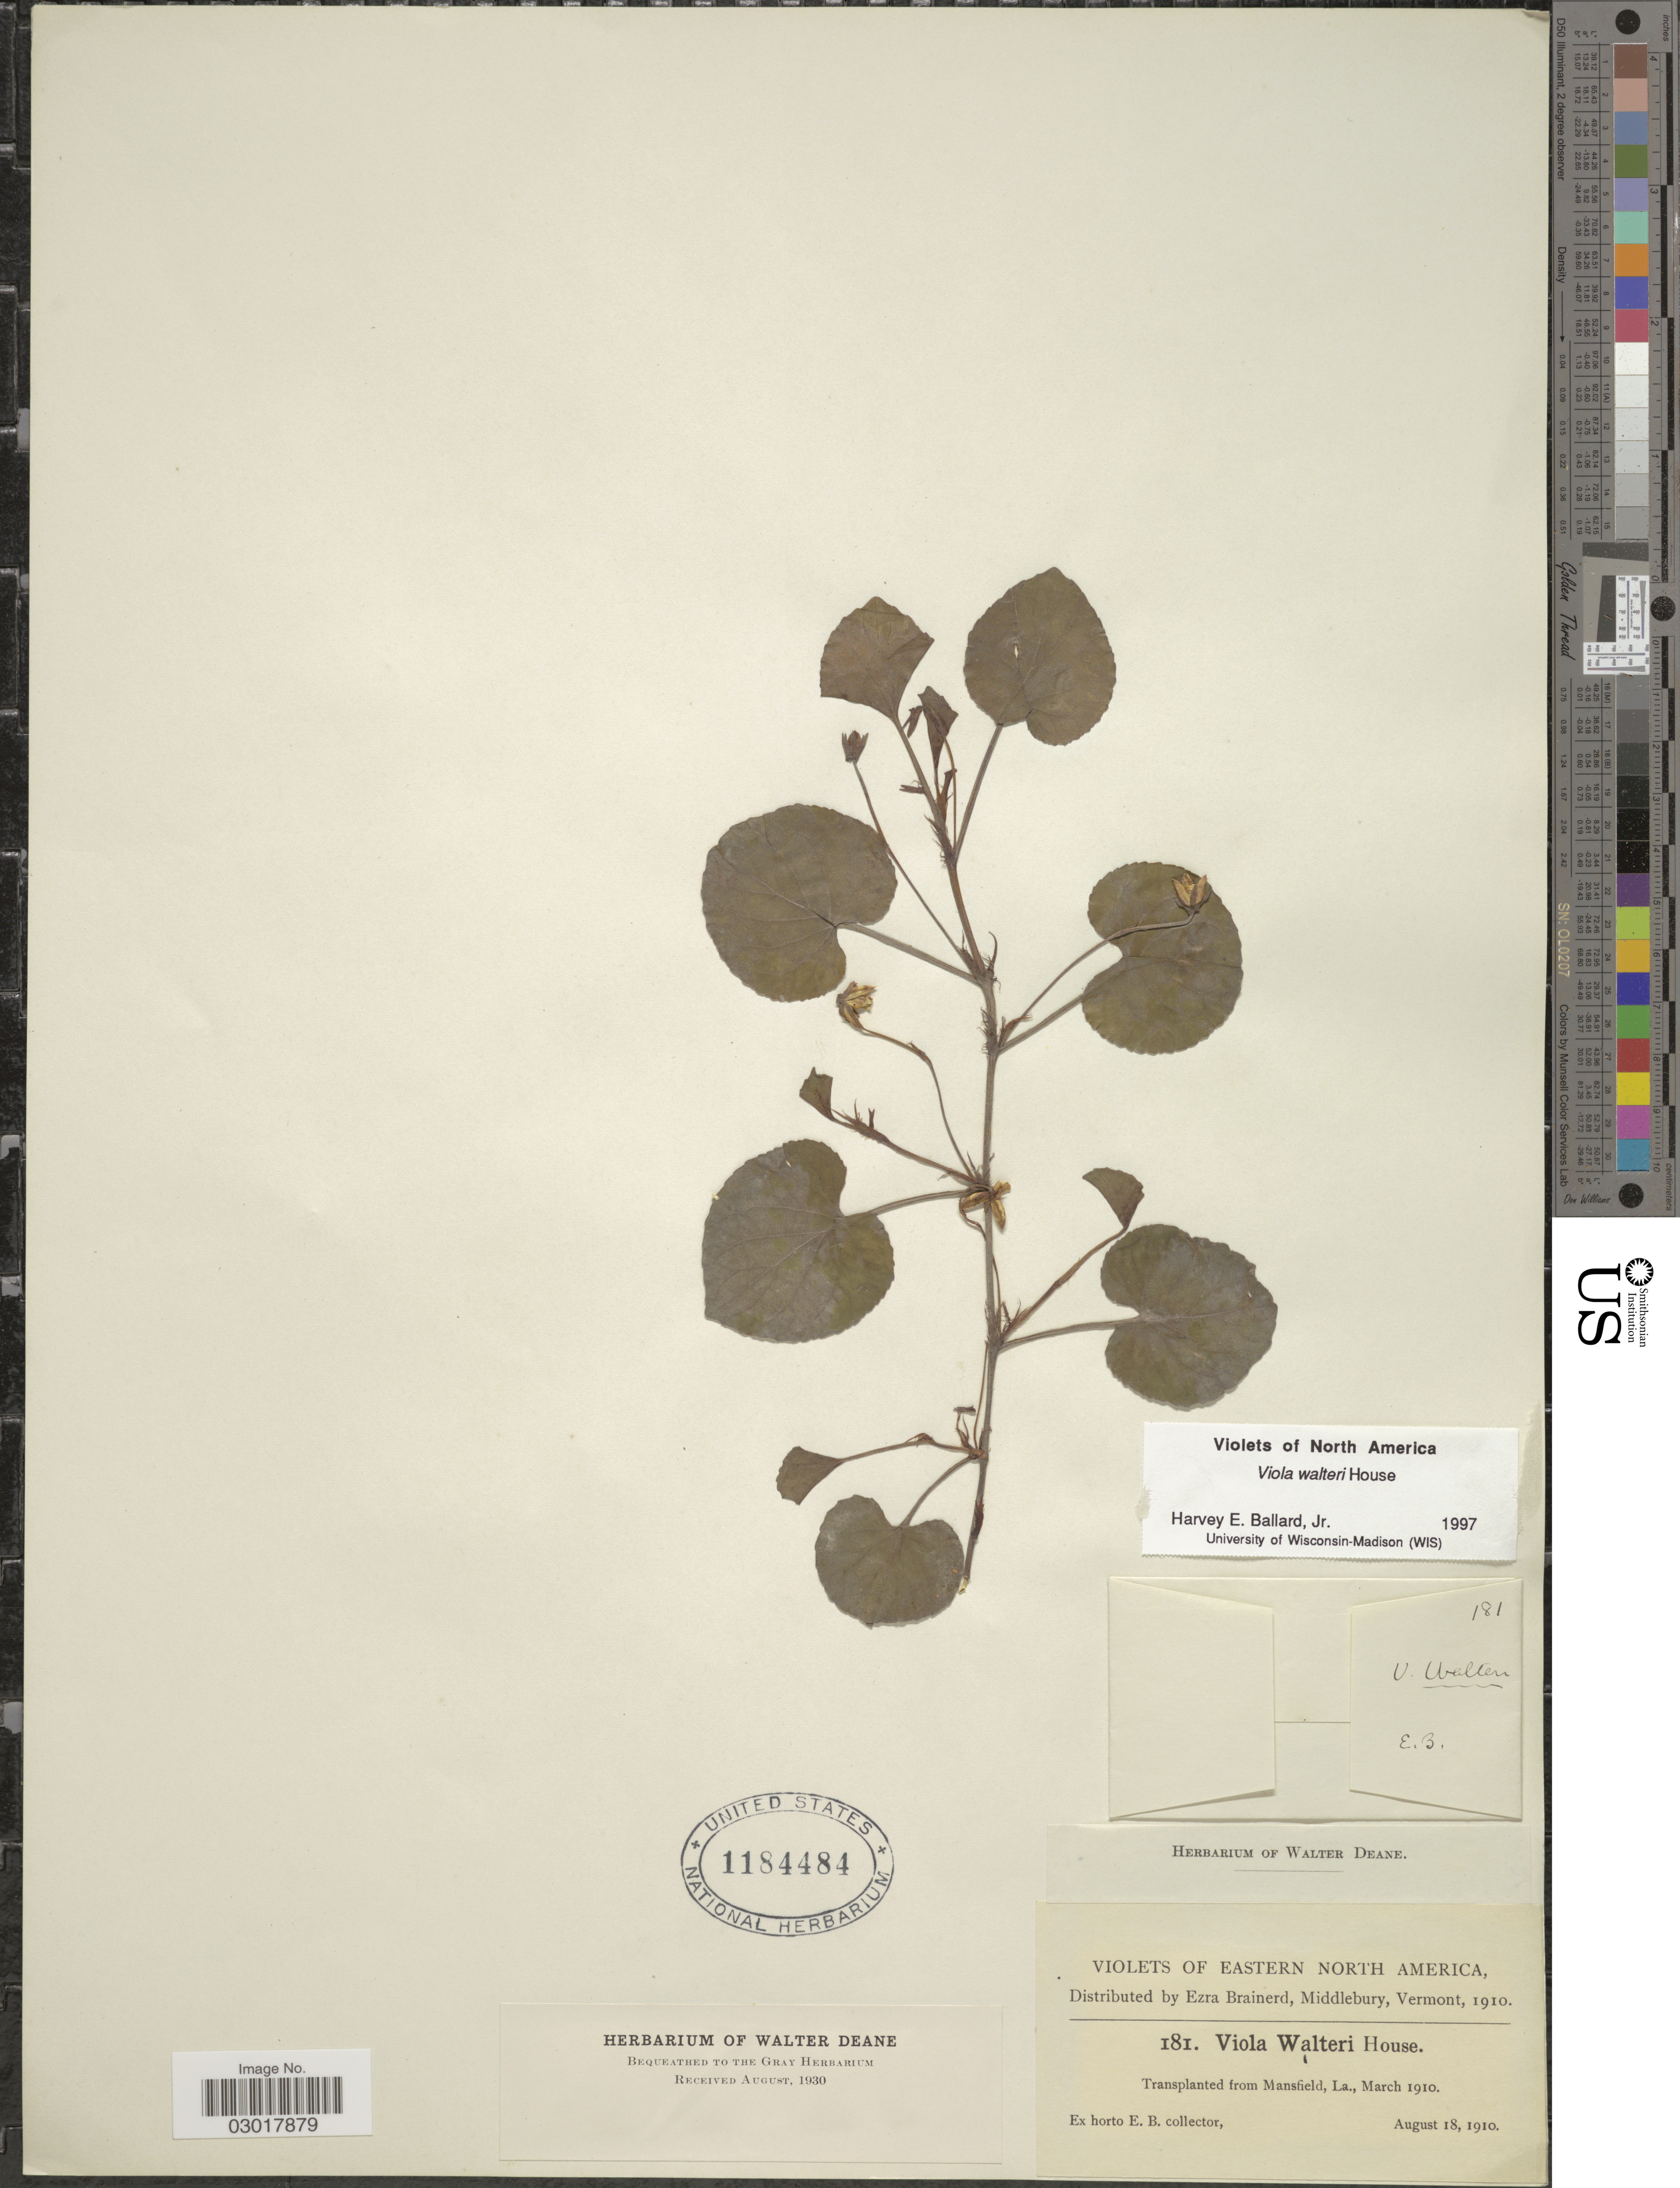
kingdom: Plantae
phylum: Tracheophyta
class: Magnoliopsida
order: Malpighiales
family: Violaceae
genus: Viola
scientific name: Viola walteri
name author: House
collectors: ex herb. Ezra Brainerd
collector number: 181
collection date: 1910-08-18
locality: Eastern North America.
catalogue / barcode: US 1184484